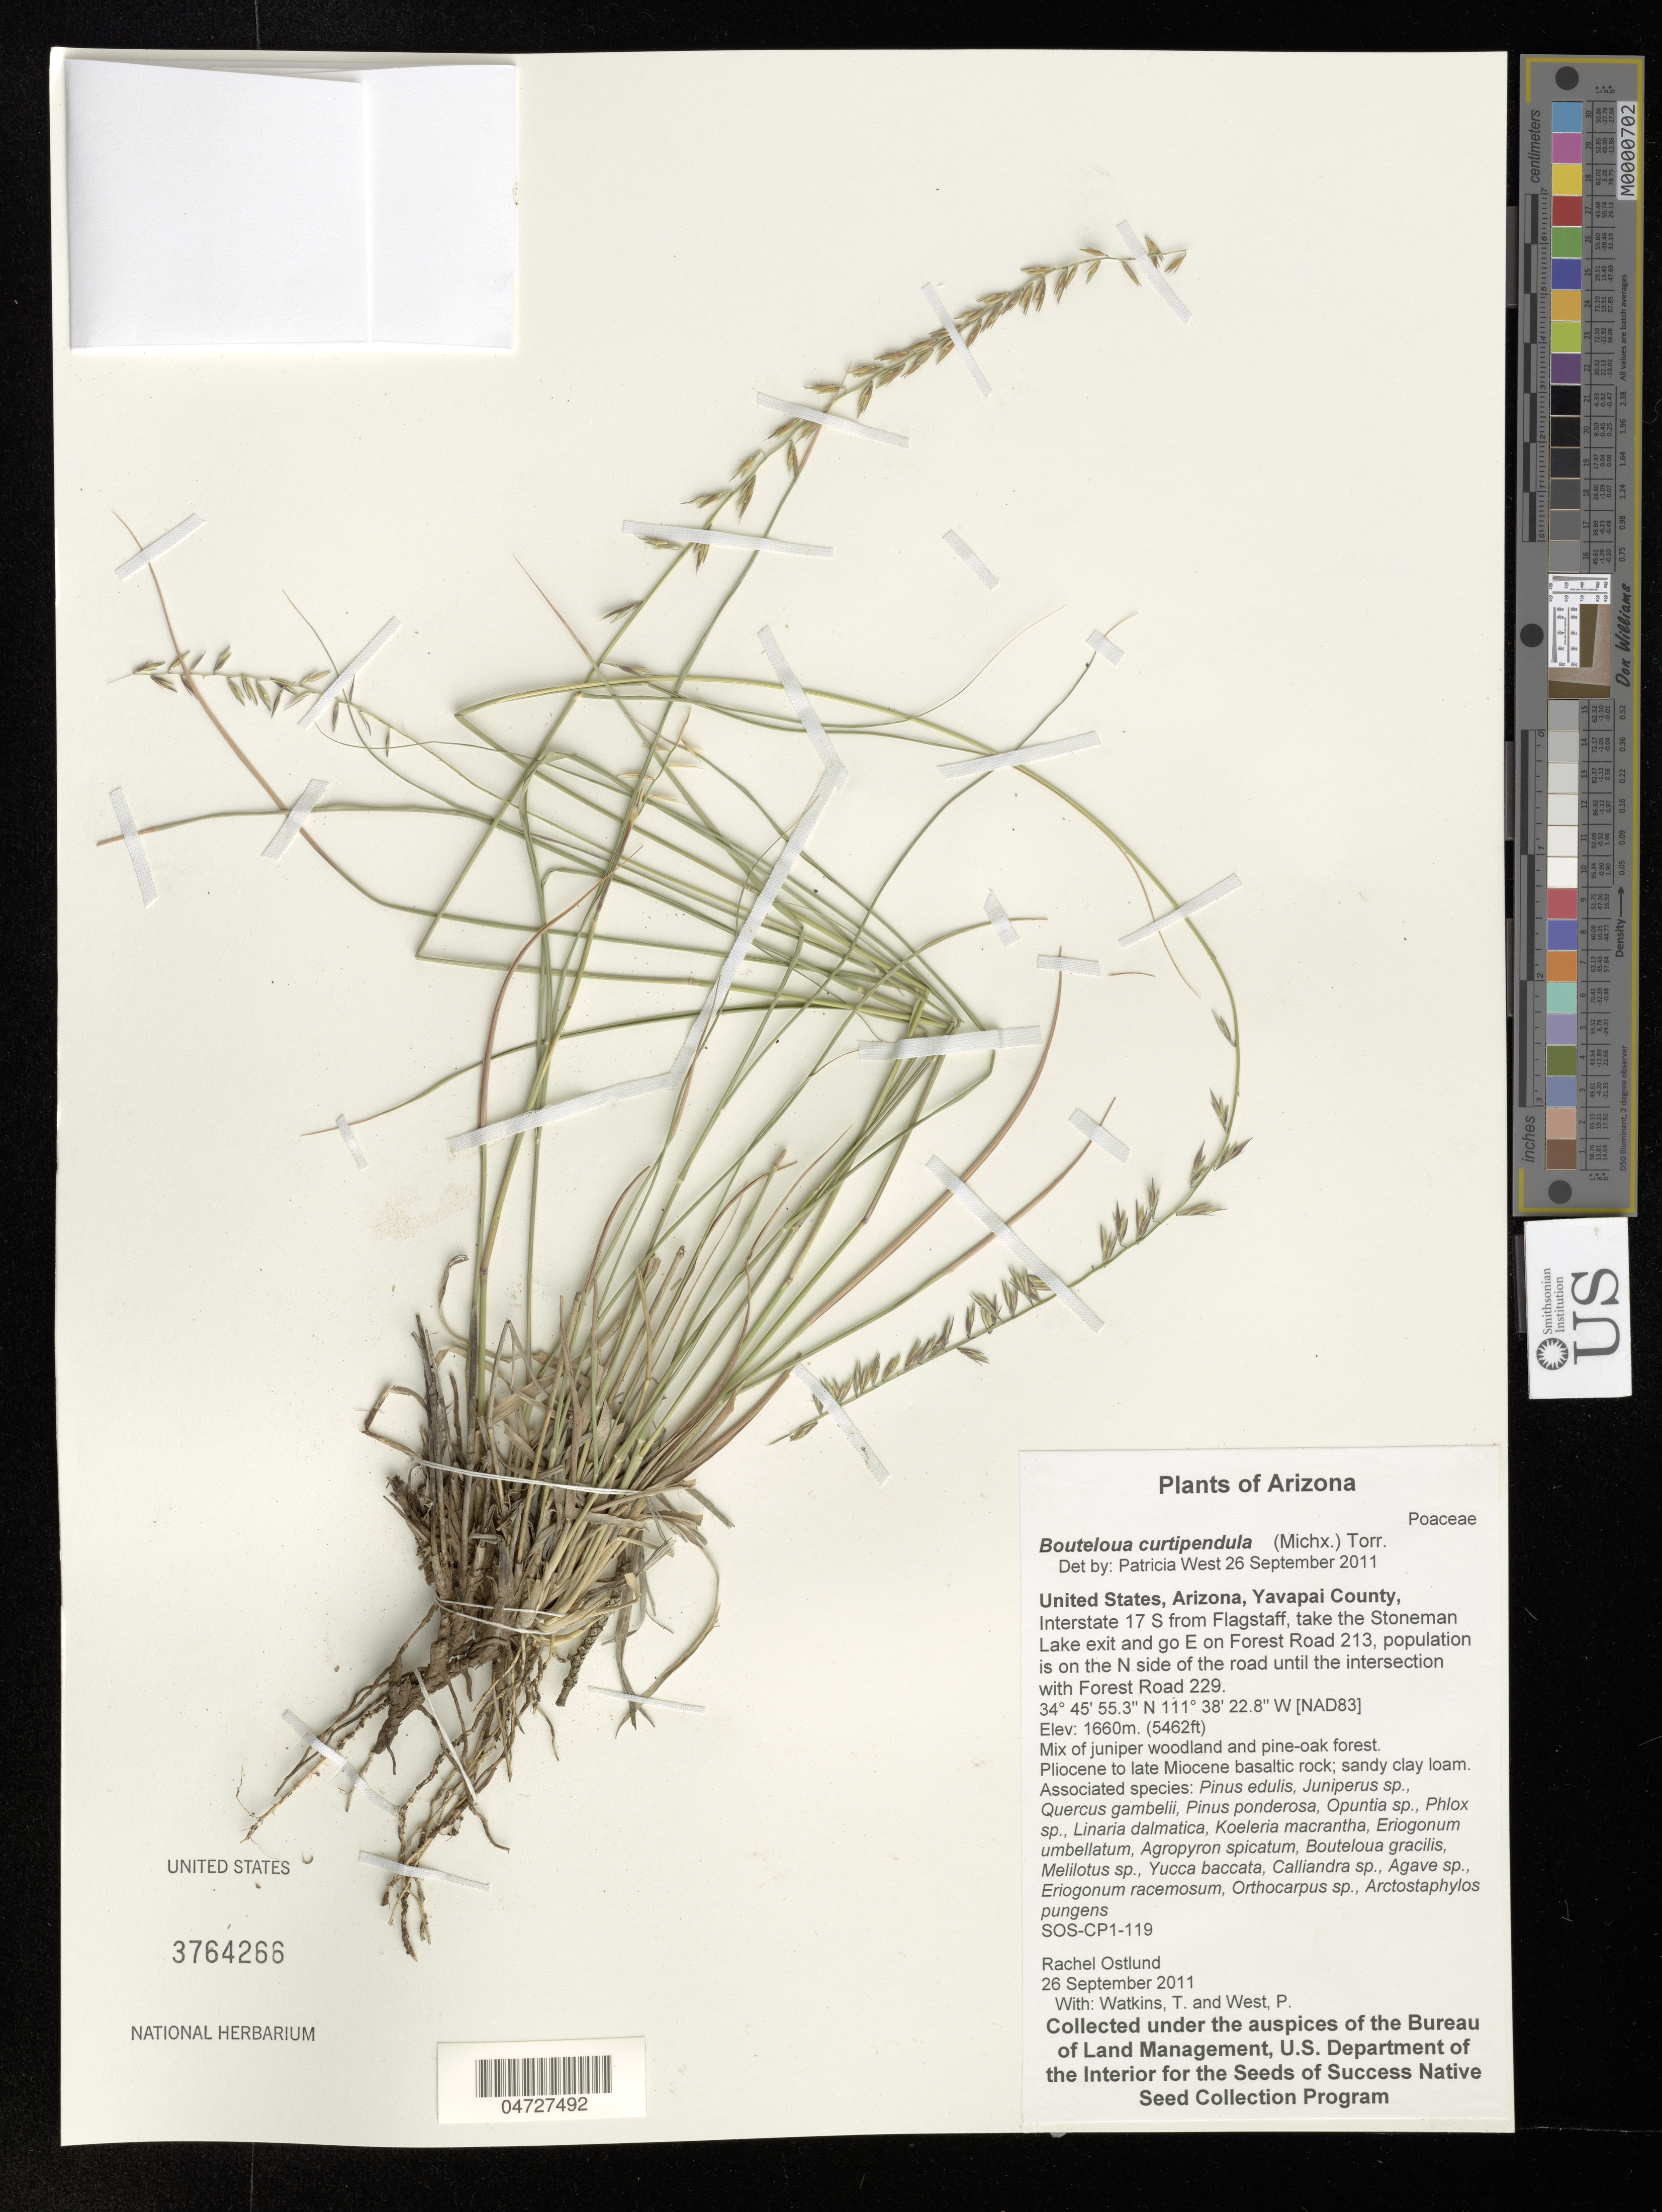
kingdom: Plantae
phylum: Tracheophyta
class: Liliopsida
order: Poales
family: Poaceae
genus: Bouteloua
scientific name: Bouteloua curtipendula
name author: (Michx.) Torr.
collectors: R. Ostlund, T. Watkins & P. West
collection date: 2011-09-26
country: United States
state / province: Arizona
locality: Yavapai County, Interstate 17 S from Flagstaff, take the Stoneman Lake exit and go E on Forest Road 213, population is on the N side of the road until the intersection with Forest Road 229.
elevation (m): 1660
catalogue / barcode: US 3764266